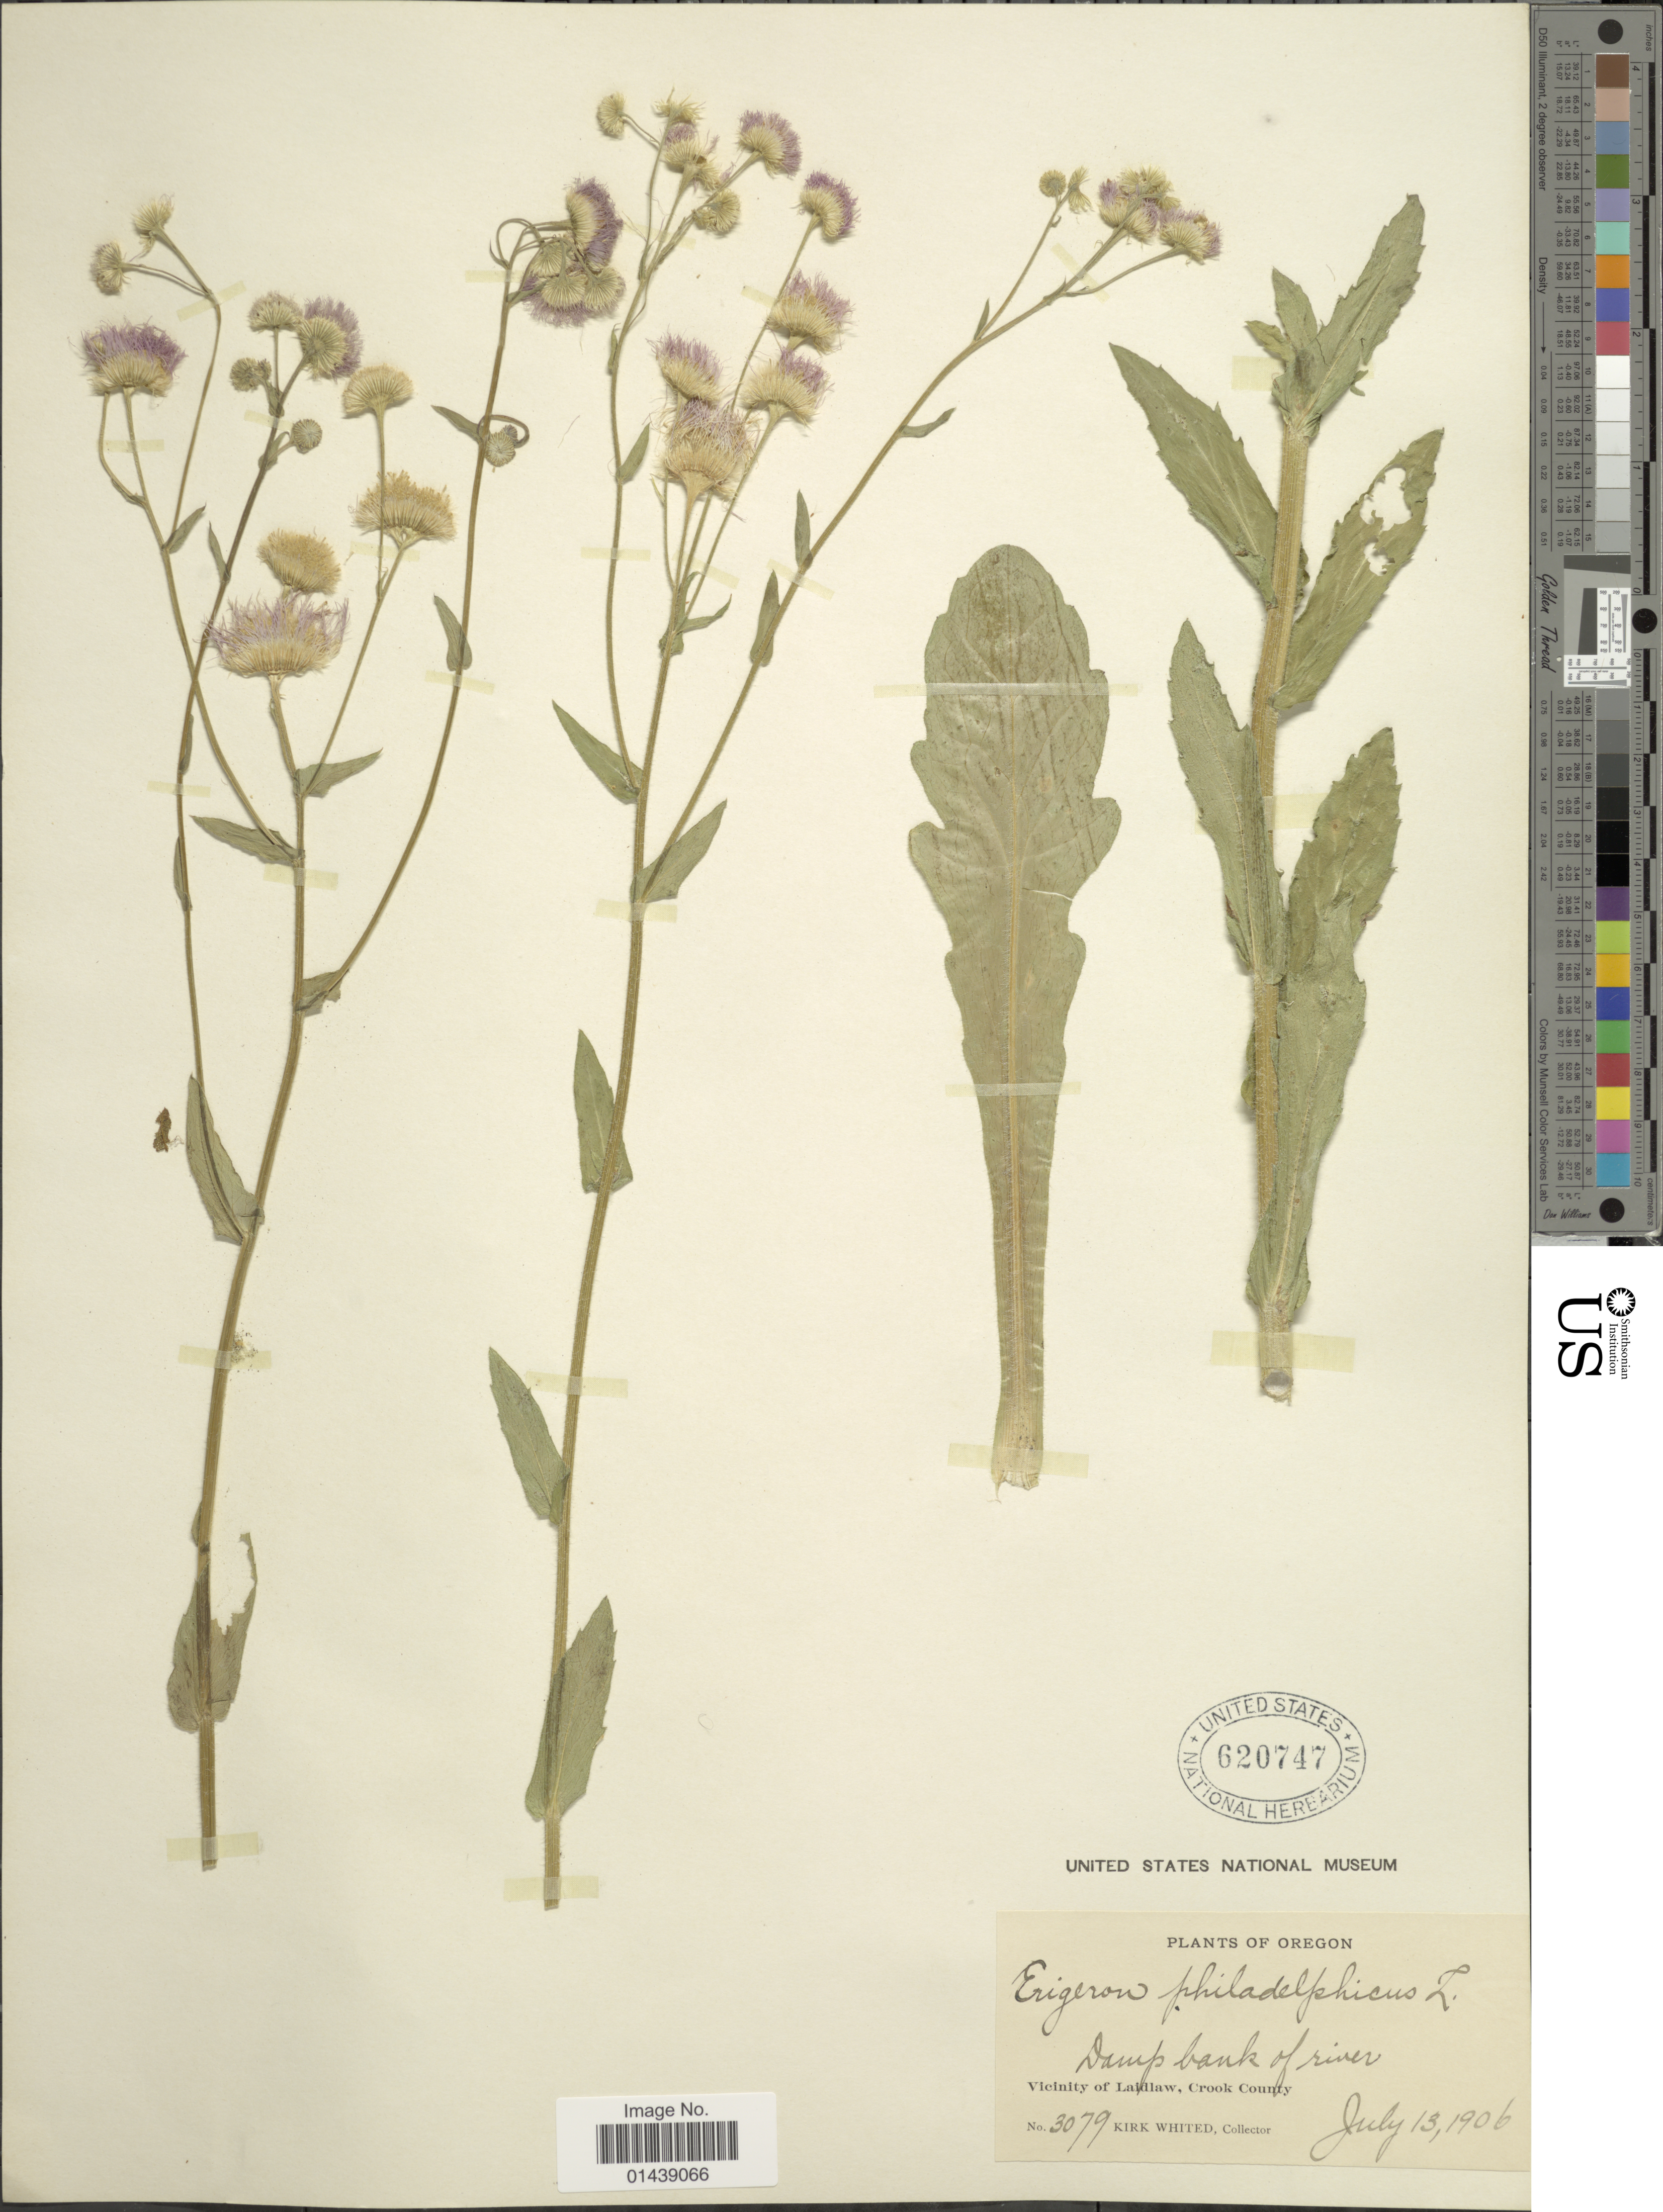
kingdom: Plantae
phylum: Tracheophyta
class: Magnoliopsida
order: Asterales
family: Asteraceae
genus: Erigeron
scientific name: Erigeron philadelphicus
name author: L.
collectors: K. Whited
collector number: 3079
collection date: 1906-07-13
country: United States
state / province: Oregon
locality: Vicinity of Laidlaw, Crook County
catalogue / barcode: US 620747